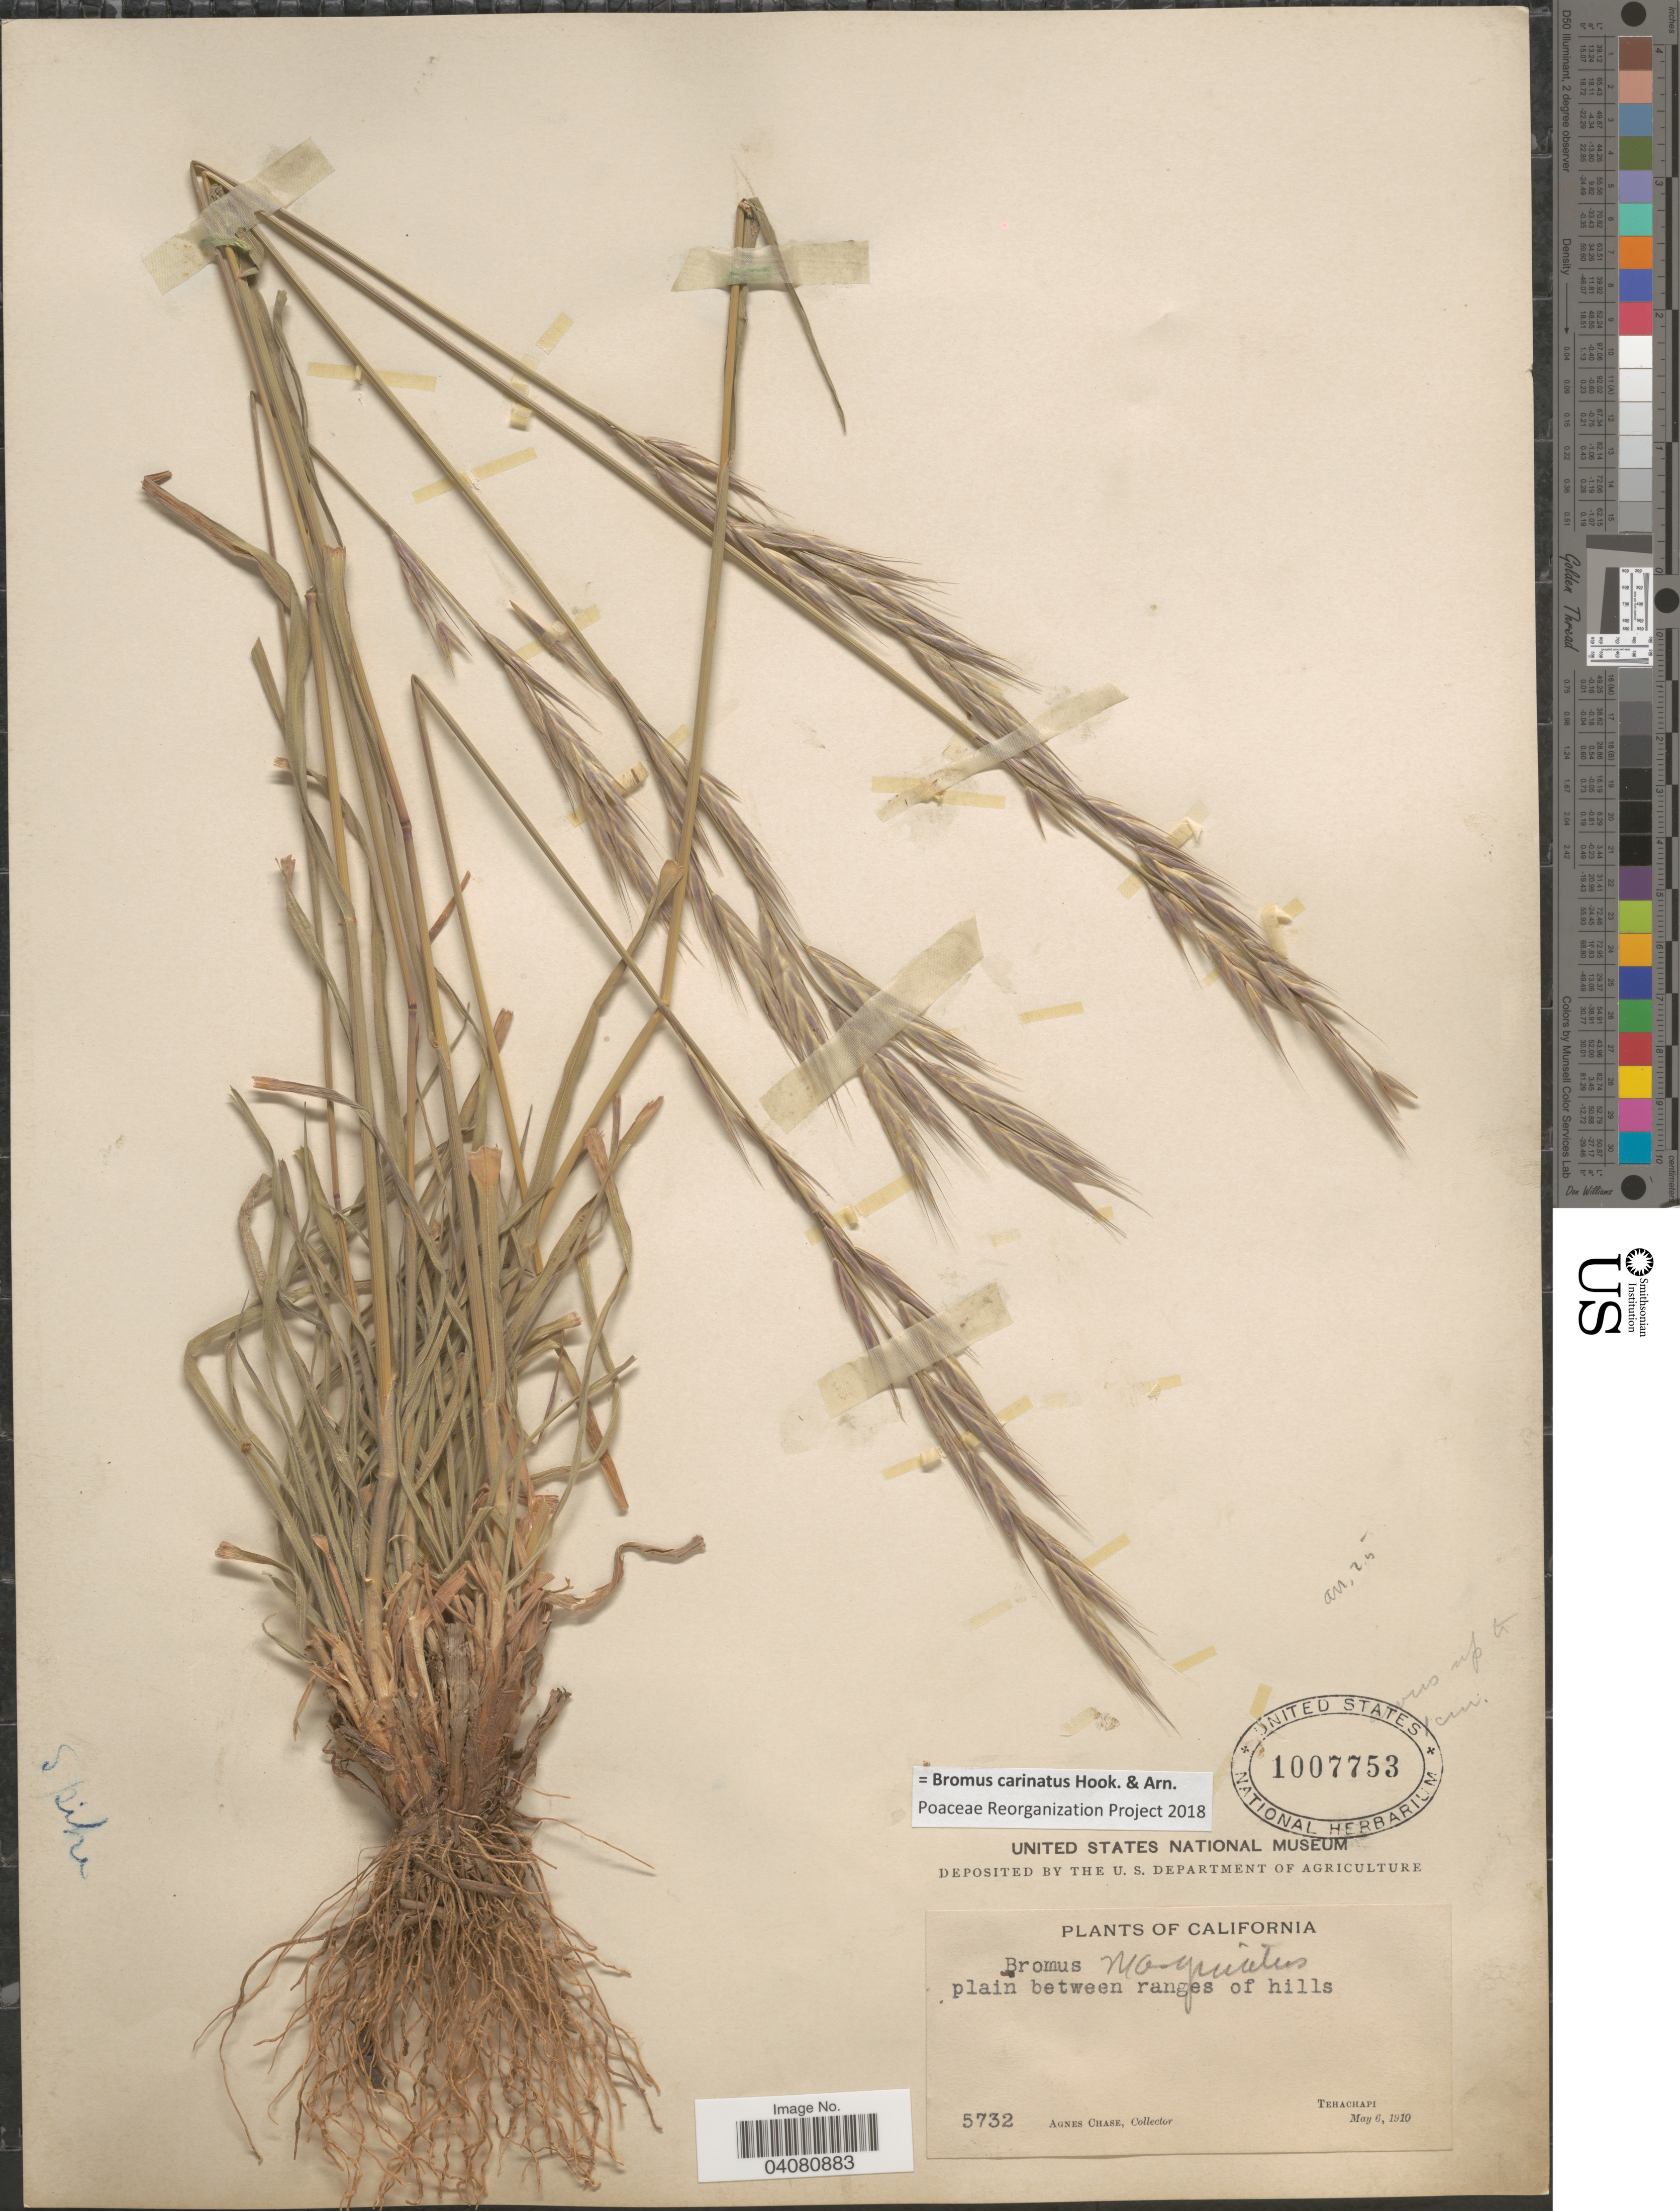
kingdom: Plantae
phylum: Tracheophyta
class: Liliopsida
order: Poales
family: Poaceae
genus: Bromus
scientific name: Bromus carinatus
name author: Hook. & Arn.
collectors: A. Chase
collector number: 5732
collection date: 1910-05-06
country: United States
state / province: California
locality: Plain between ranges of hills. Tehachapi.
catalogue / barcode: US 1007753